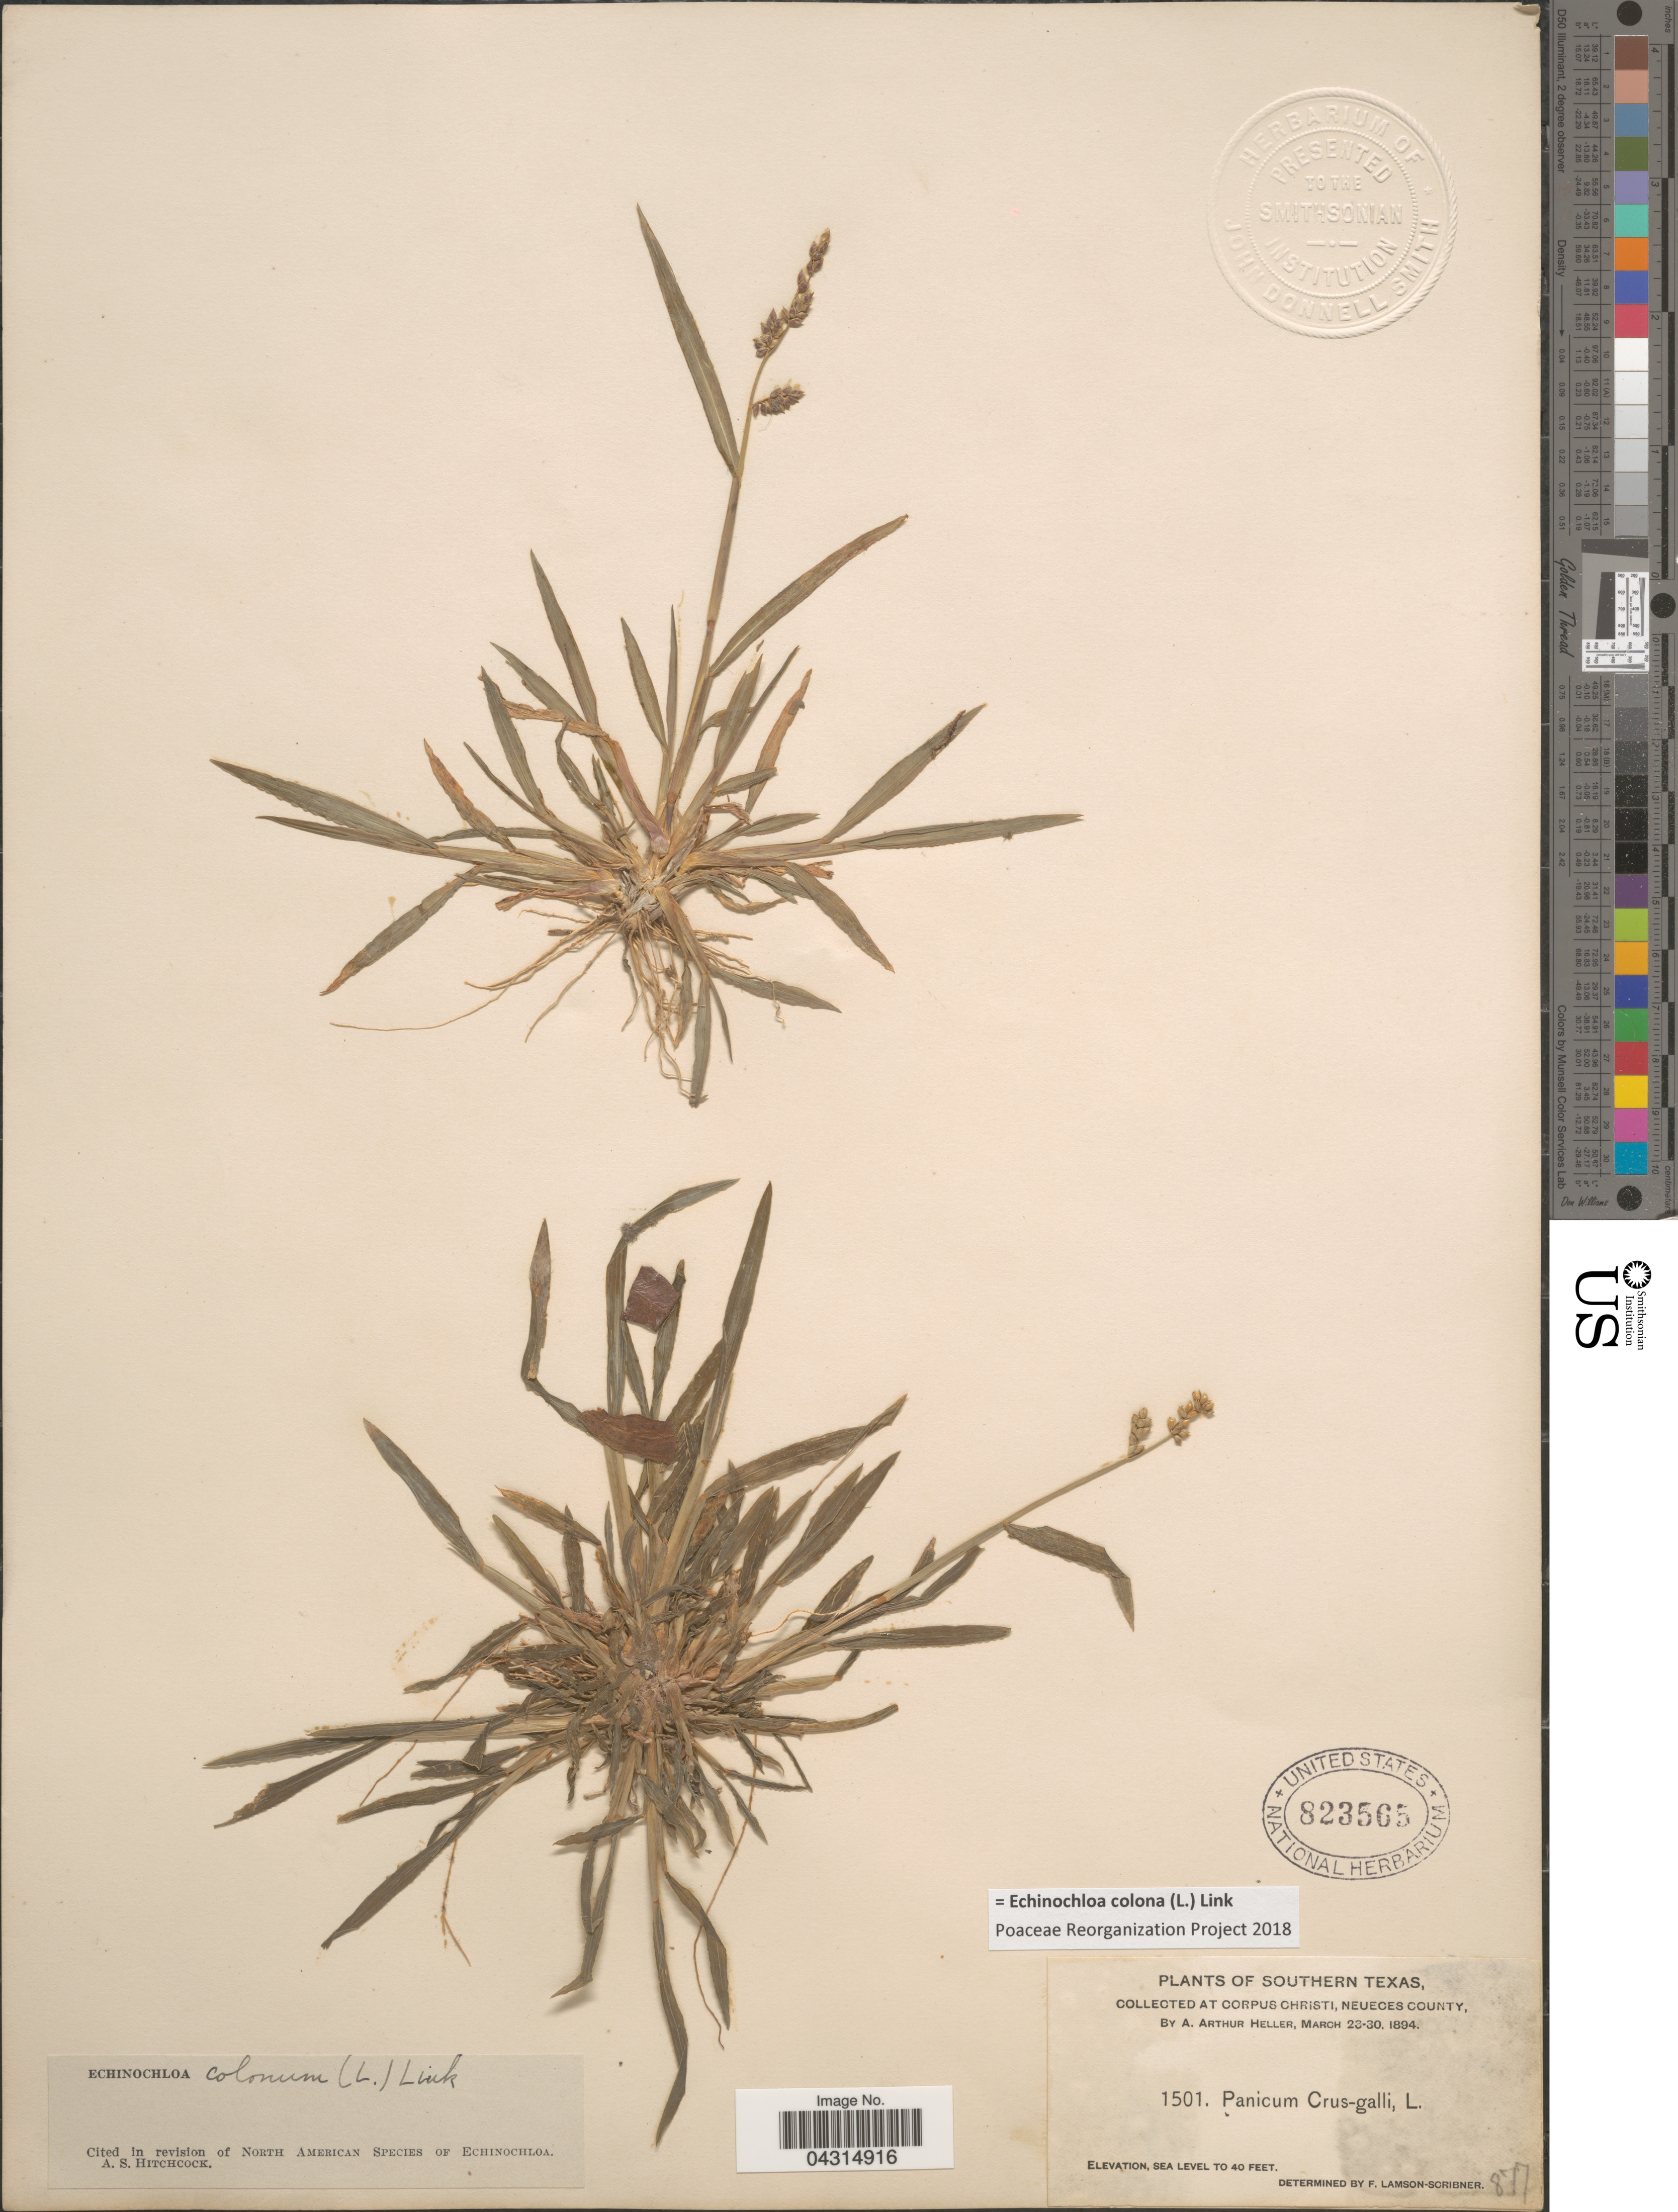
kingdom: Plantae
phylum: Tracheophyta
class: Liliopsida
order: Poales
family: Poaceae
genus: Echinochloa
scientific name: Echinochloa colona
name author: (L.) Link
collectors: A. A. Heller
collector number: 1501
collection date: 1894-03-23/1894-03-30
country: United States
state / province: Texas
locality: Southern Texas. At Corpus Christi, Neueces County.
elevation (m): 0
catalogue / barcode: US 823565